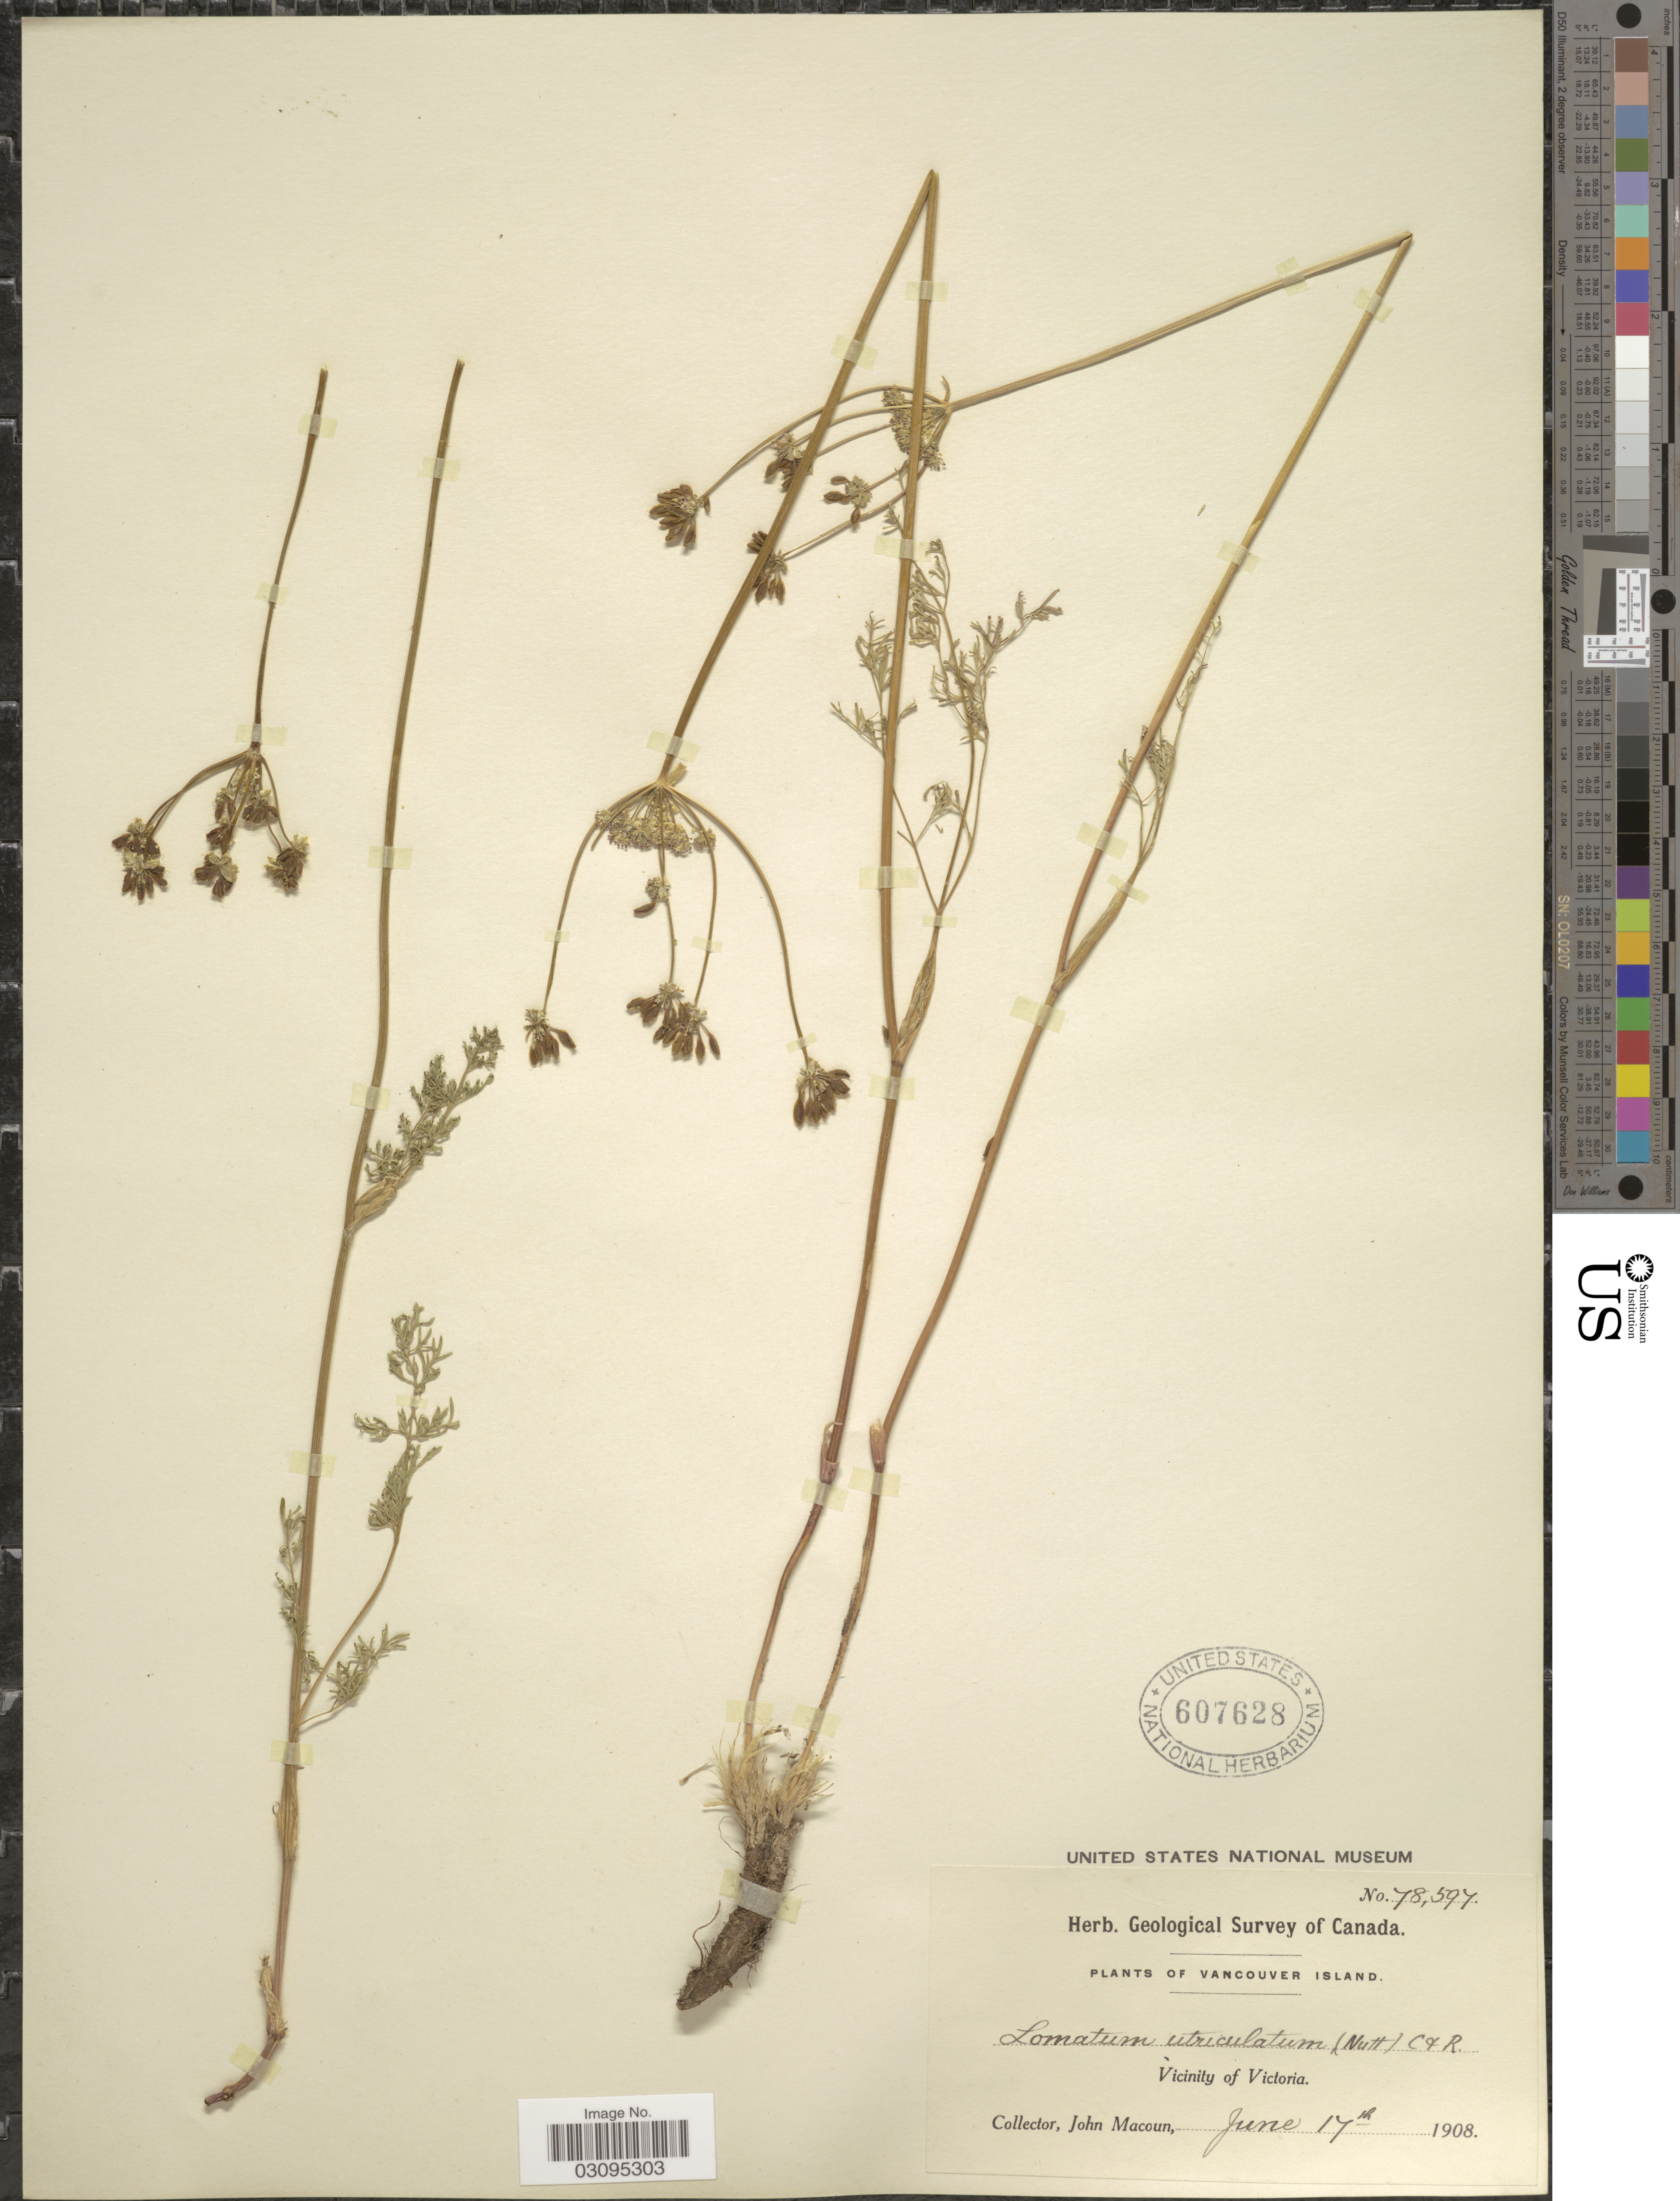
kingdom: Plantae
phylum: Tracheophyta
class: Magnoliopsida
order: Apiales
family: Apiaceae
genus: Lomatium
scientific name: Lomatium utriculatum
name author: (Nutt. ex Torr. & A. Gray) J.M. Coult. & Rose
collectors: J. Macoun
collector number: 78597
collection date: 1908-06-17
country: Canada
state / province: British Columbia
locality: Vancouver Island, Vicinity of Victoria.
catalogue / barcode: US 607628